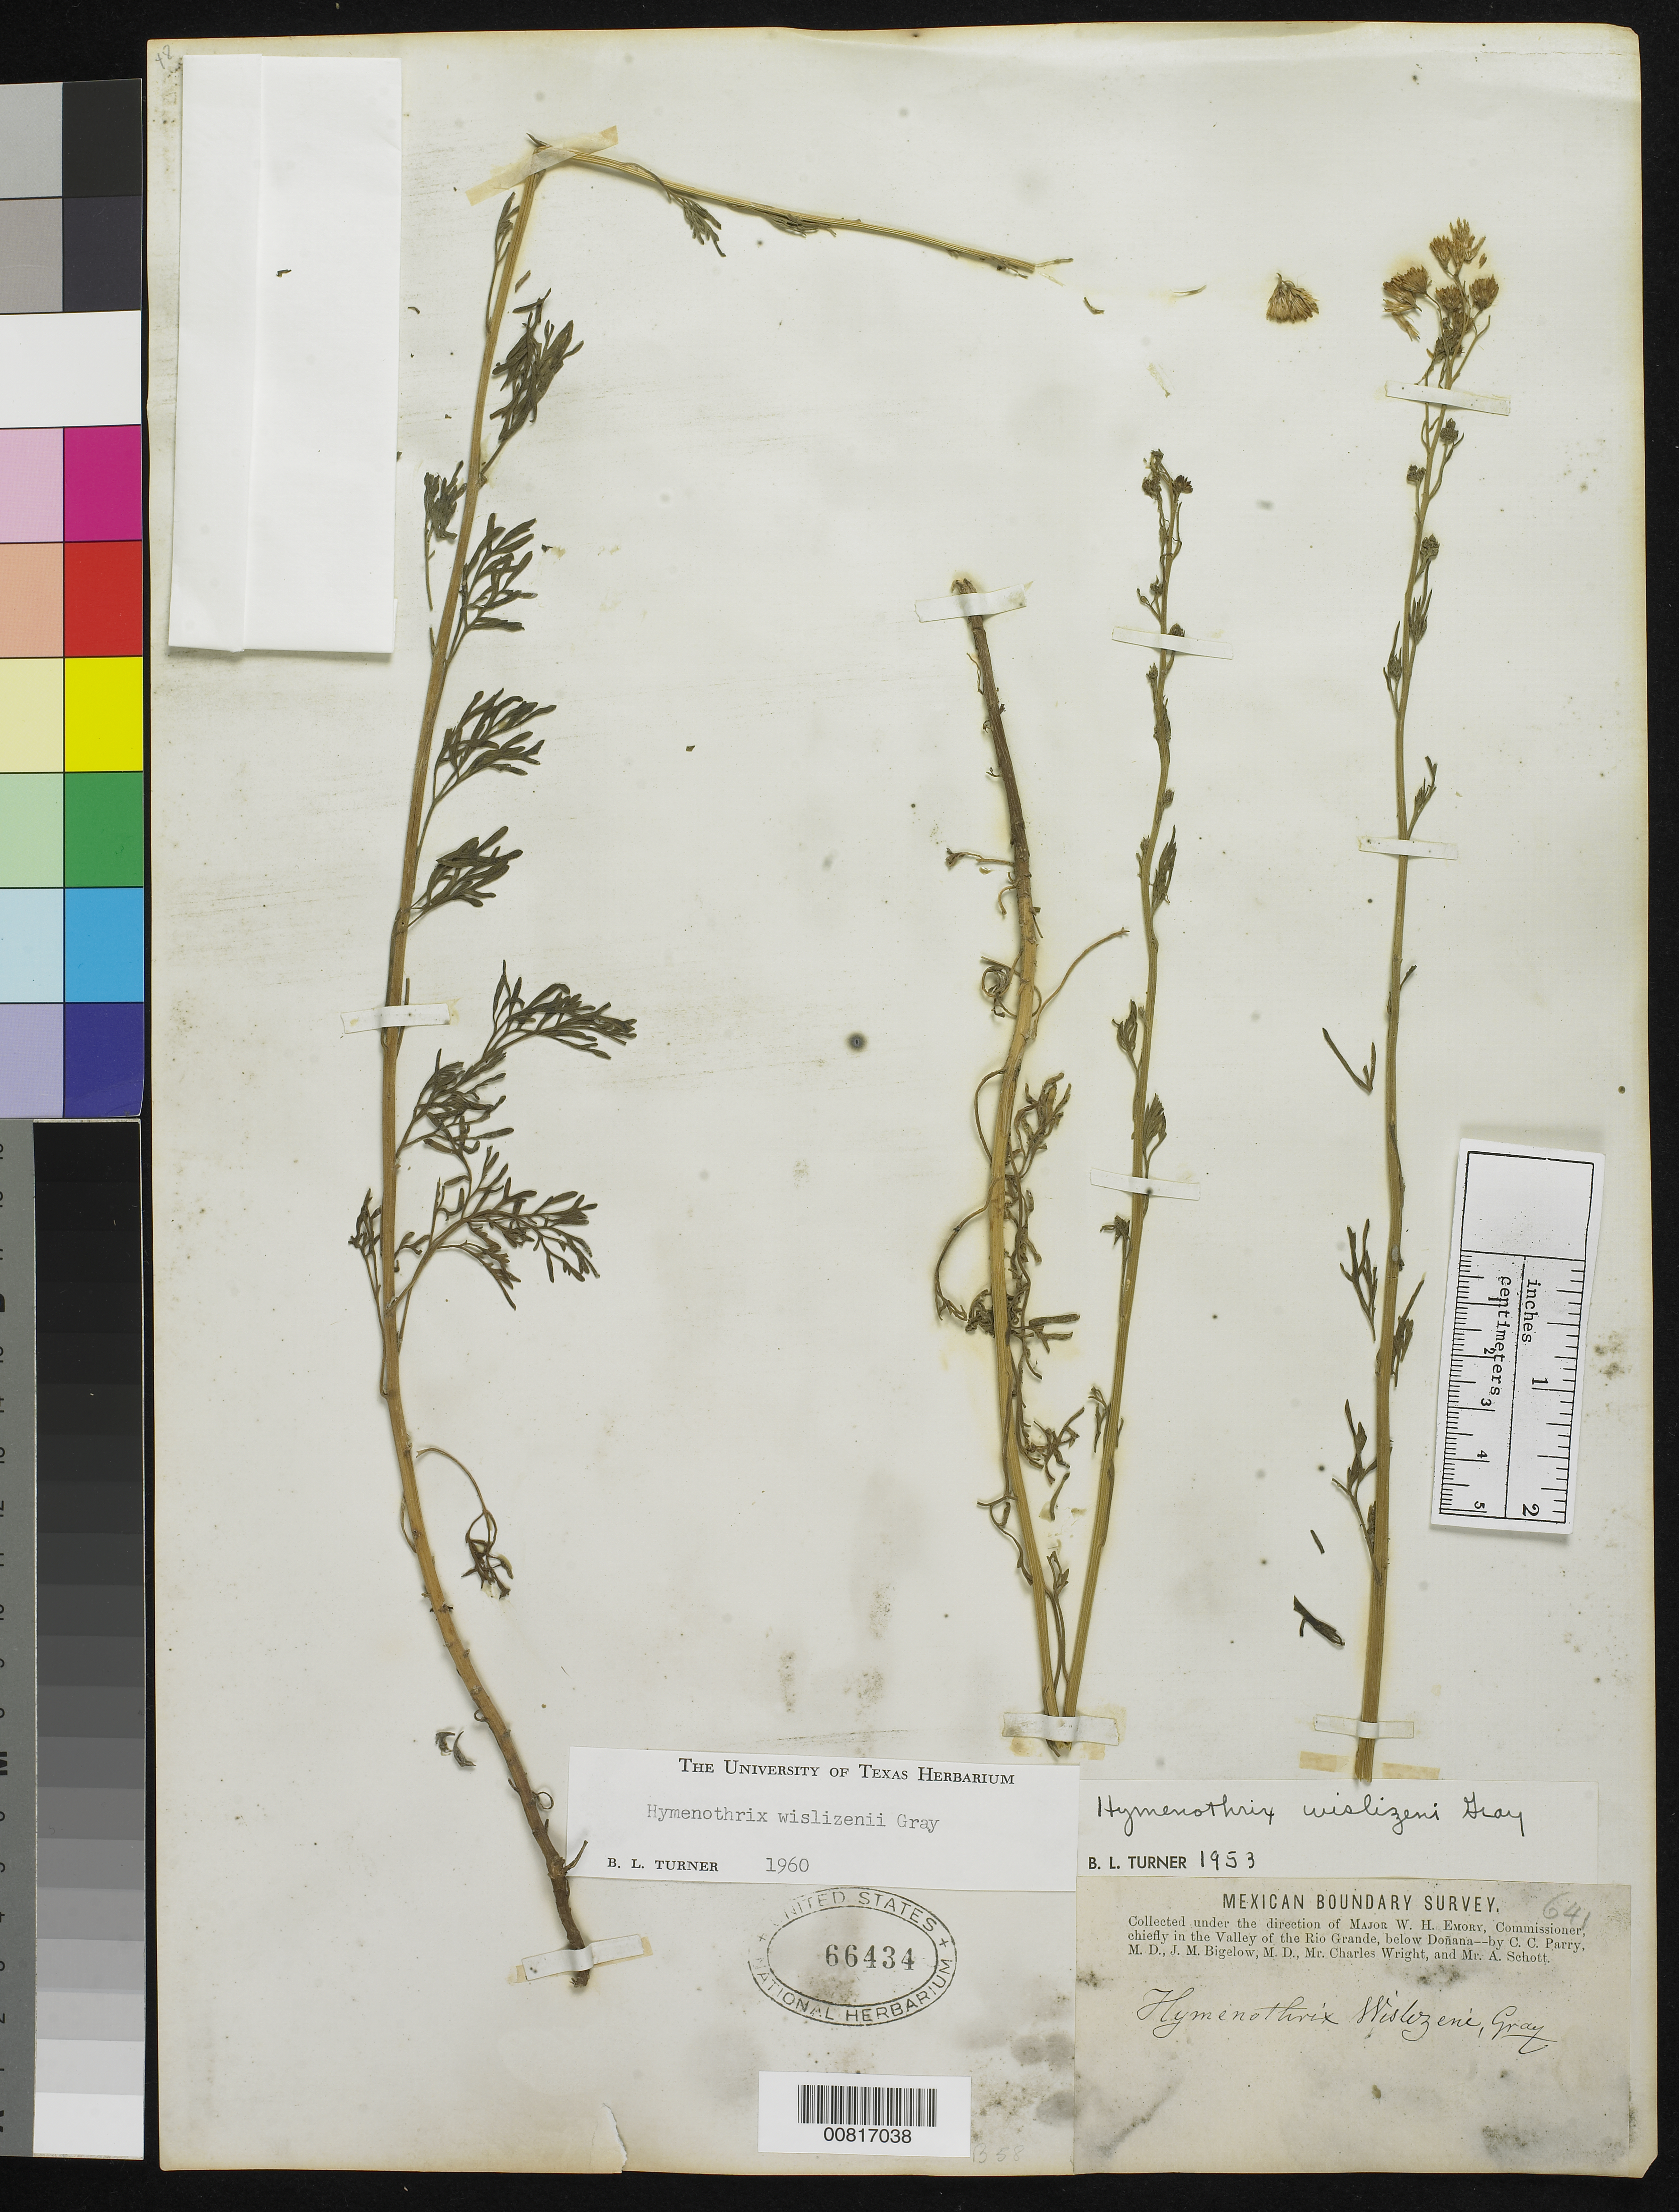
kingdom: Plantae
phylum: Tracheophyta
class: Magnoliopsida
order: Asterales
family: Asteraceae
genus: Hymenothrix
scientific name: Hymenothrix wislizenii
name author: A. Gray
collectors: C. C. Parry, J. M. Bigelow, C. Wright & A. C. V. Schott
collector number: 641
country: United States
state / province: New Mexico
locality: Valley of the Rio Grande, below Doñana, New Mexico.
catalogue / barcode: US 66434